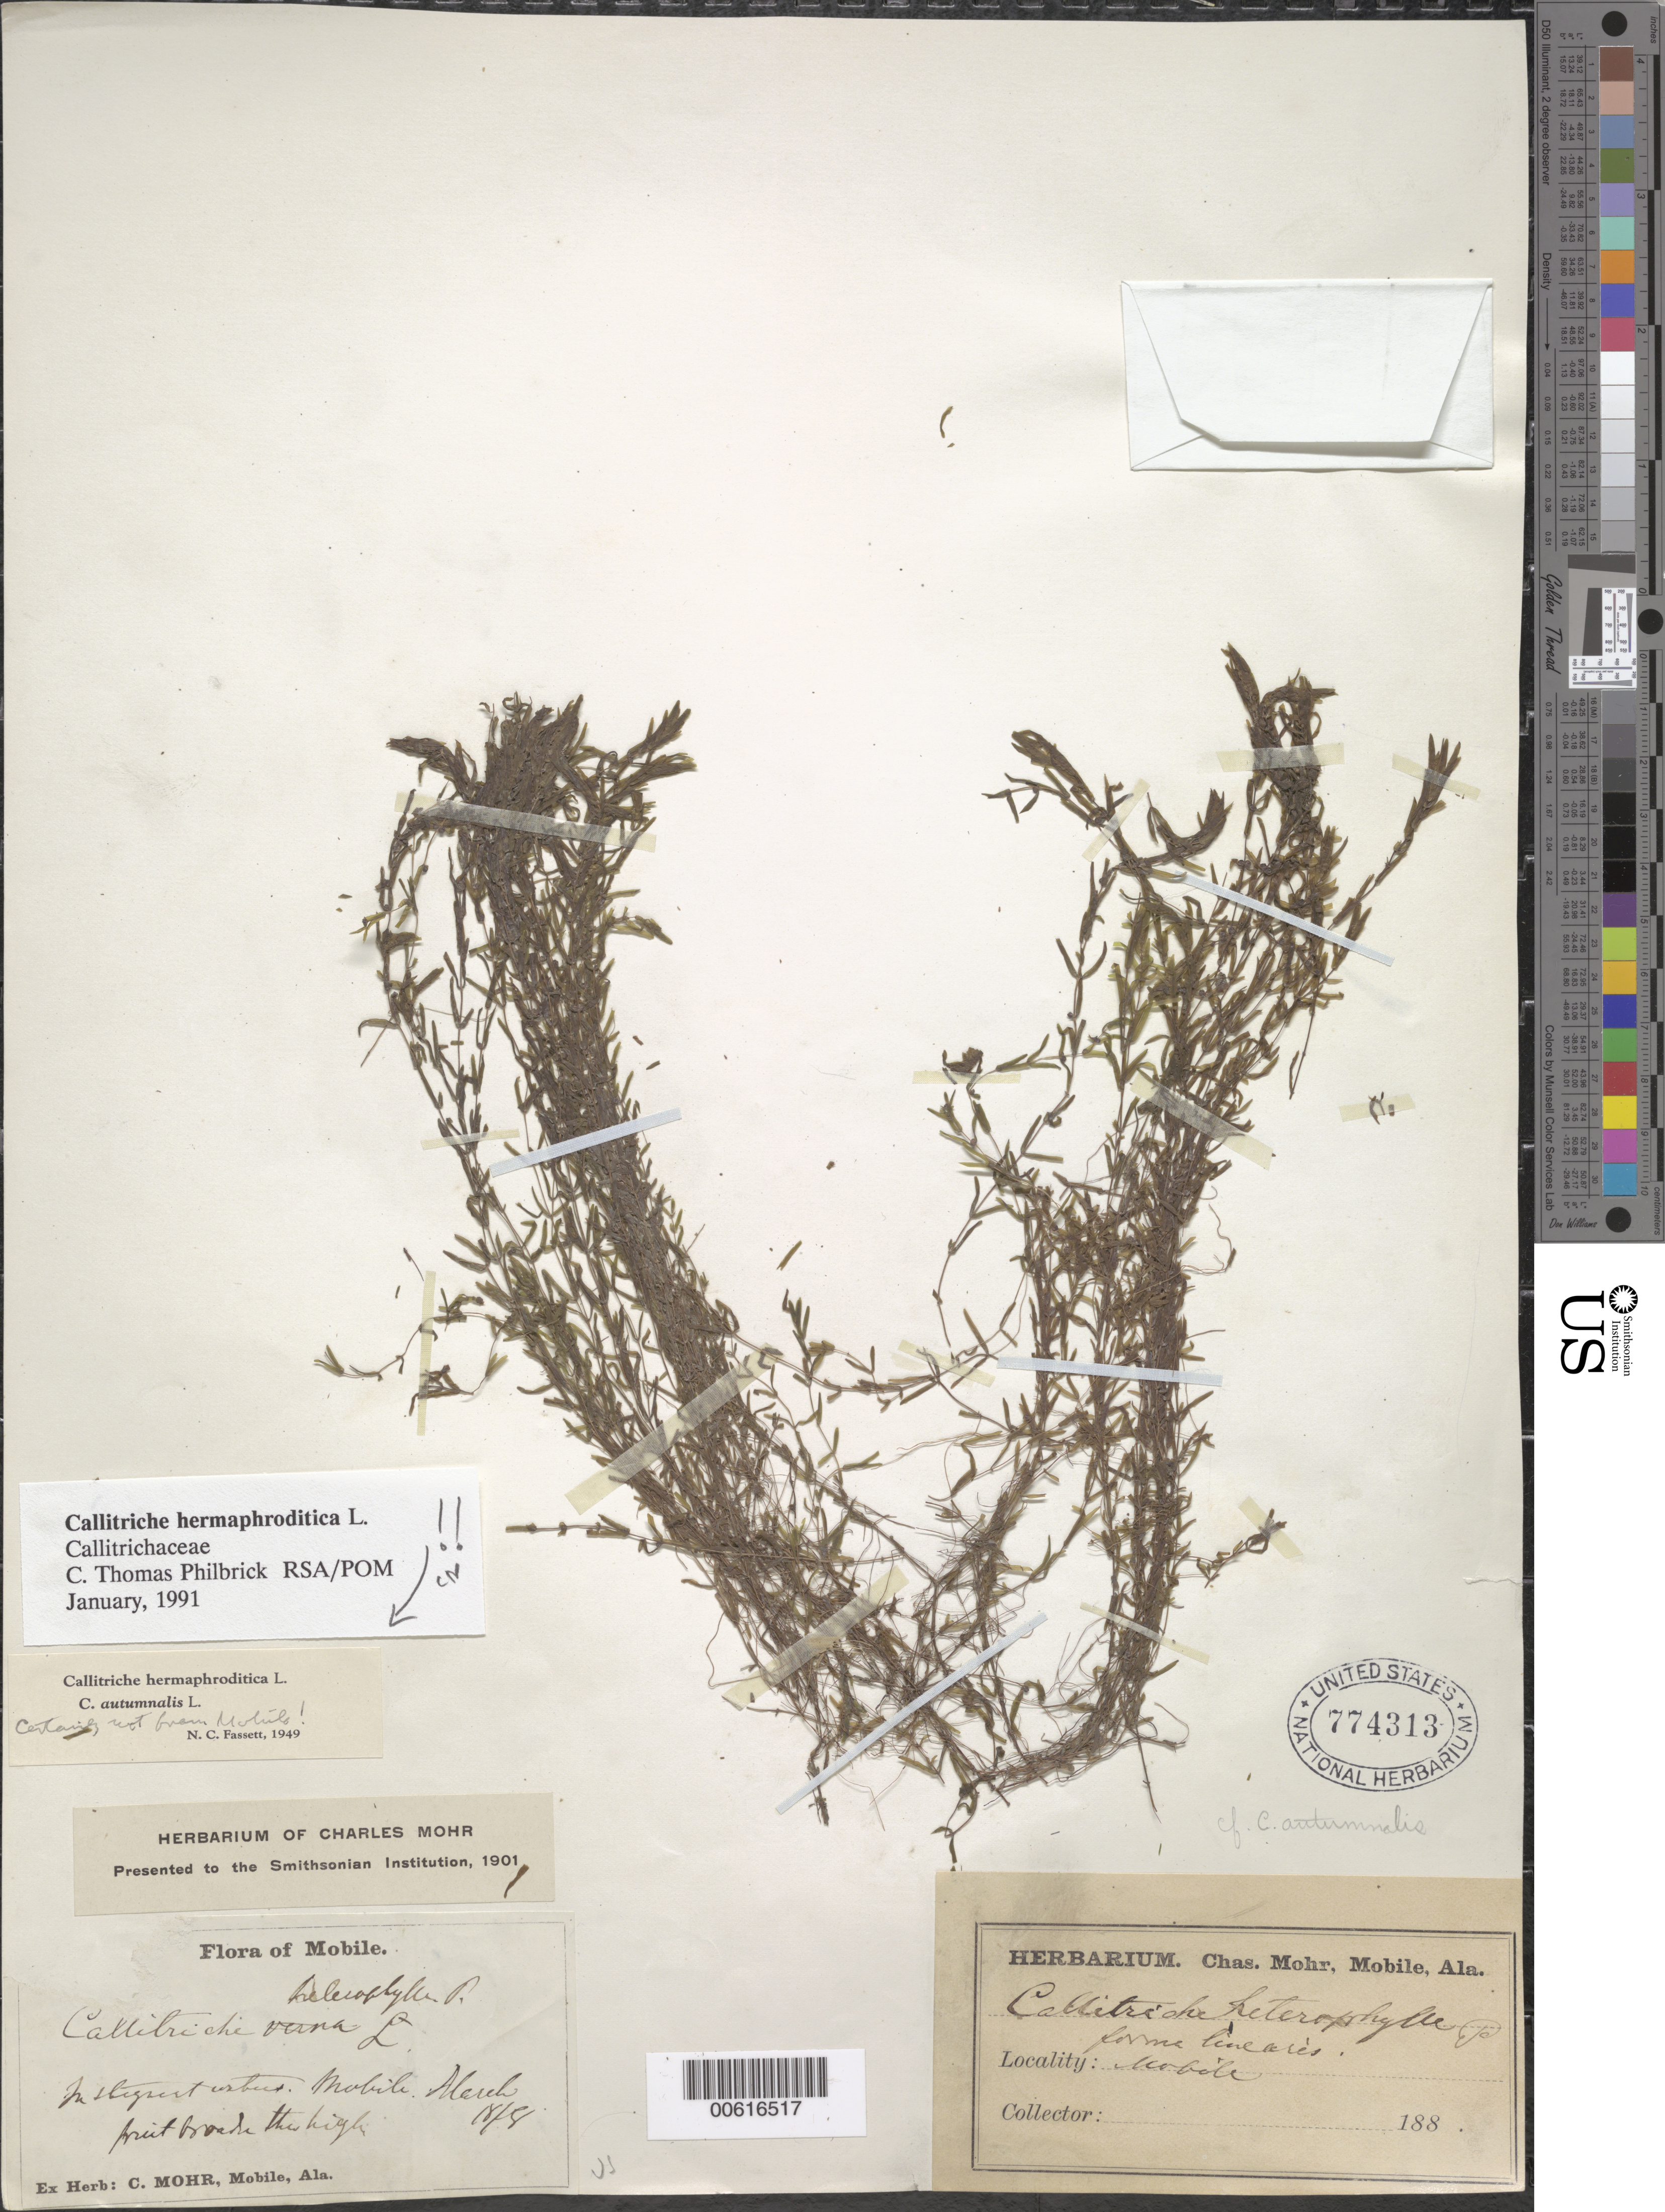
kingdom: Plantae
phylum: Tracheophyta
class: Magnoliopsida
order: Lamiales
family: Plantaginaceae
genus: Callitriche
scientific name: Callitriche hermaphroditica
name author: L.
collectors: C. T. Mohr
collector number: s..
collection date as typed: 18 Mar 1888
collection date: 1888-03-18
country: United States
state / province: Alabama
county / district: Mobile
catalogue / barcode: US 774313